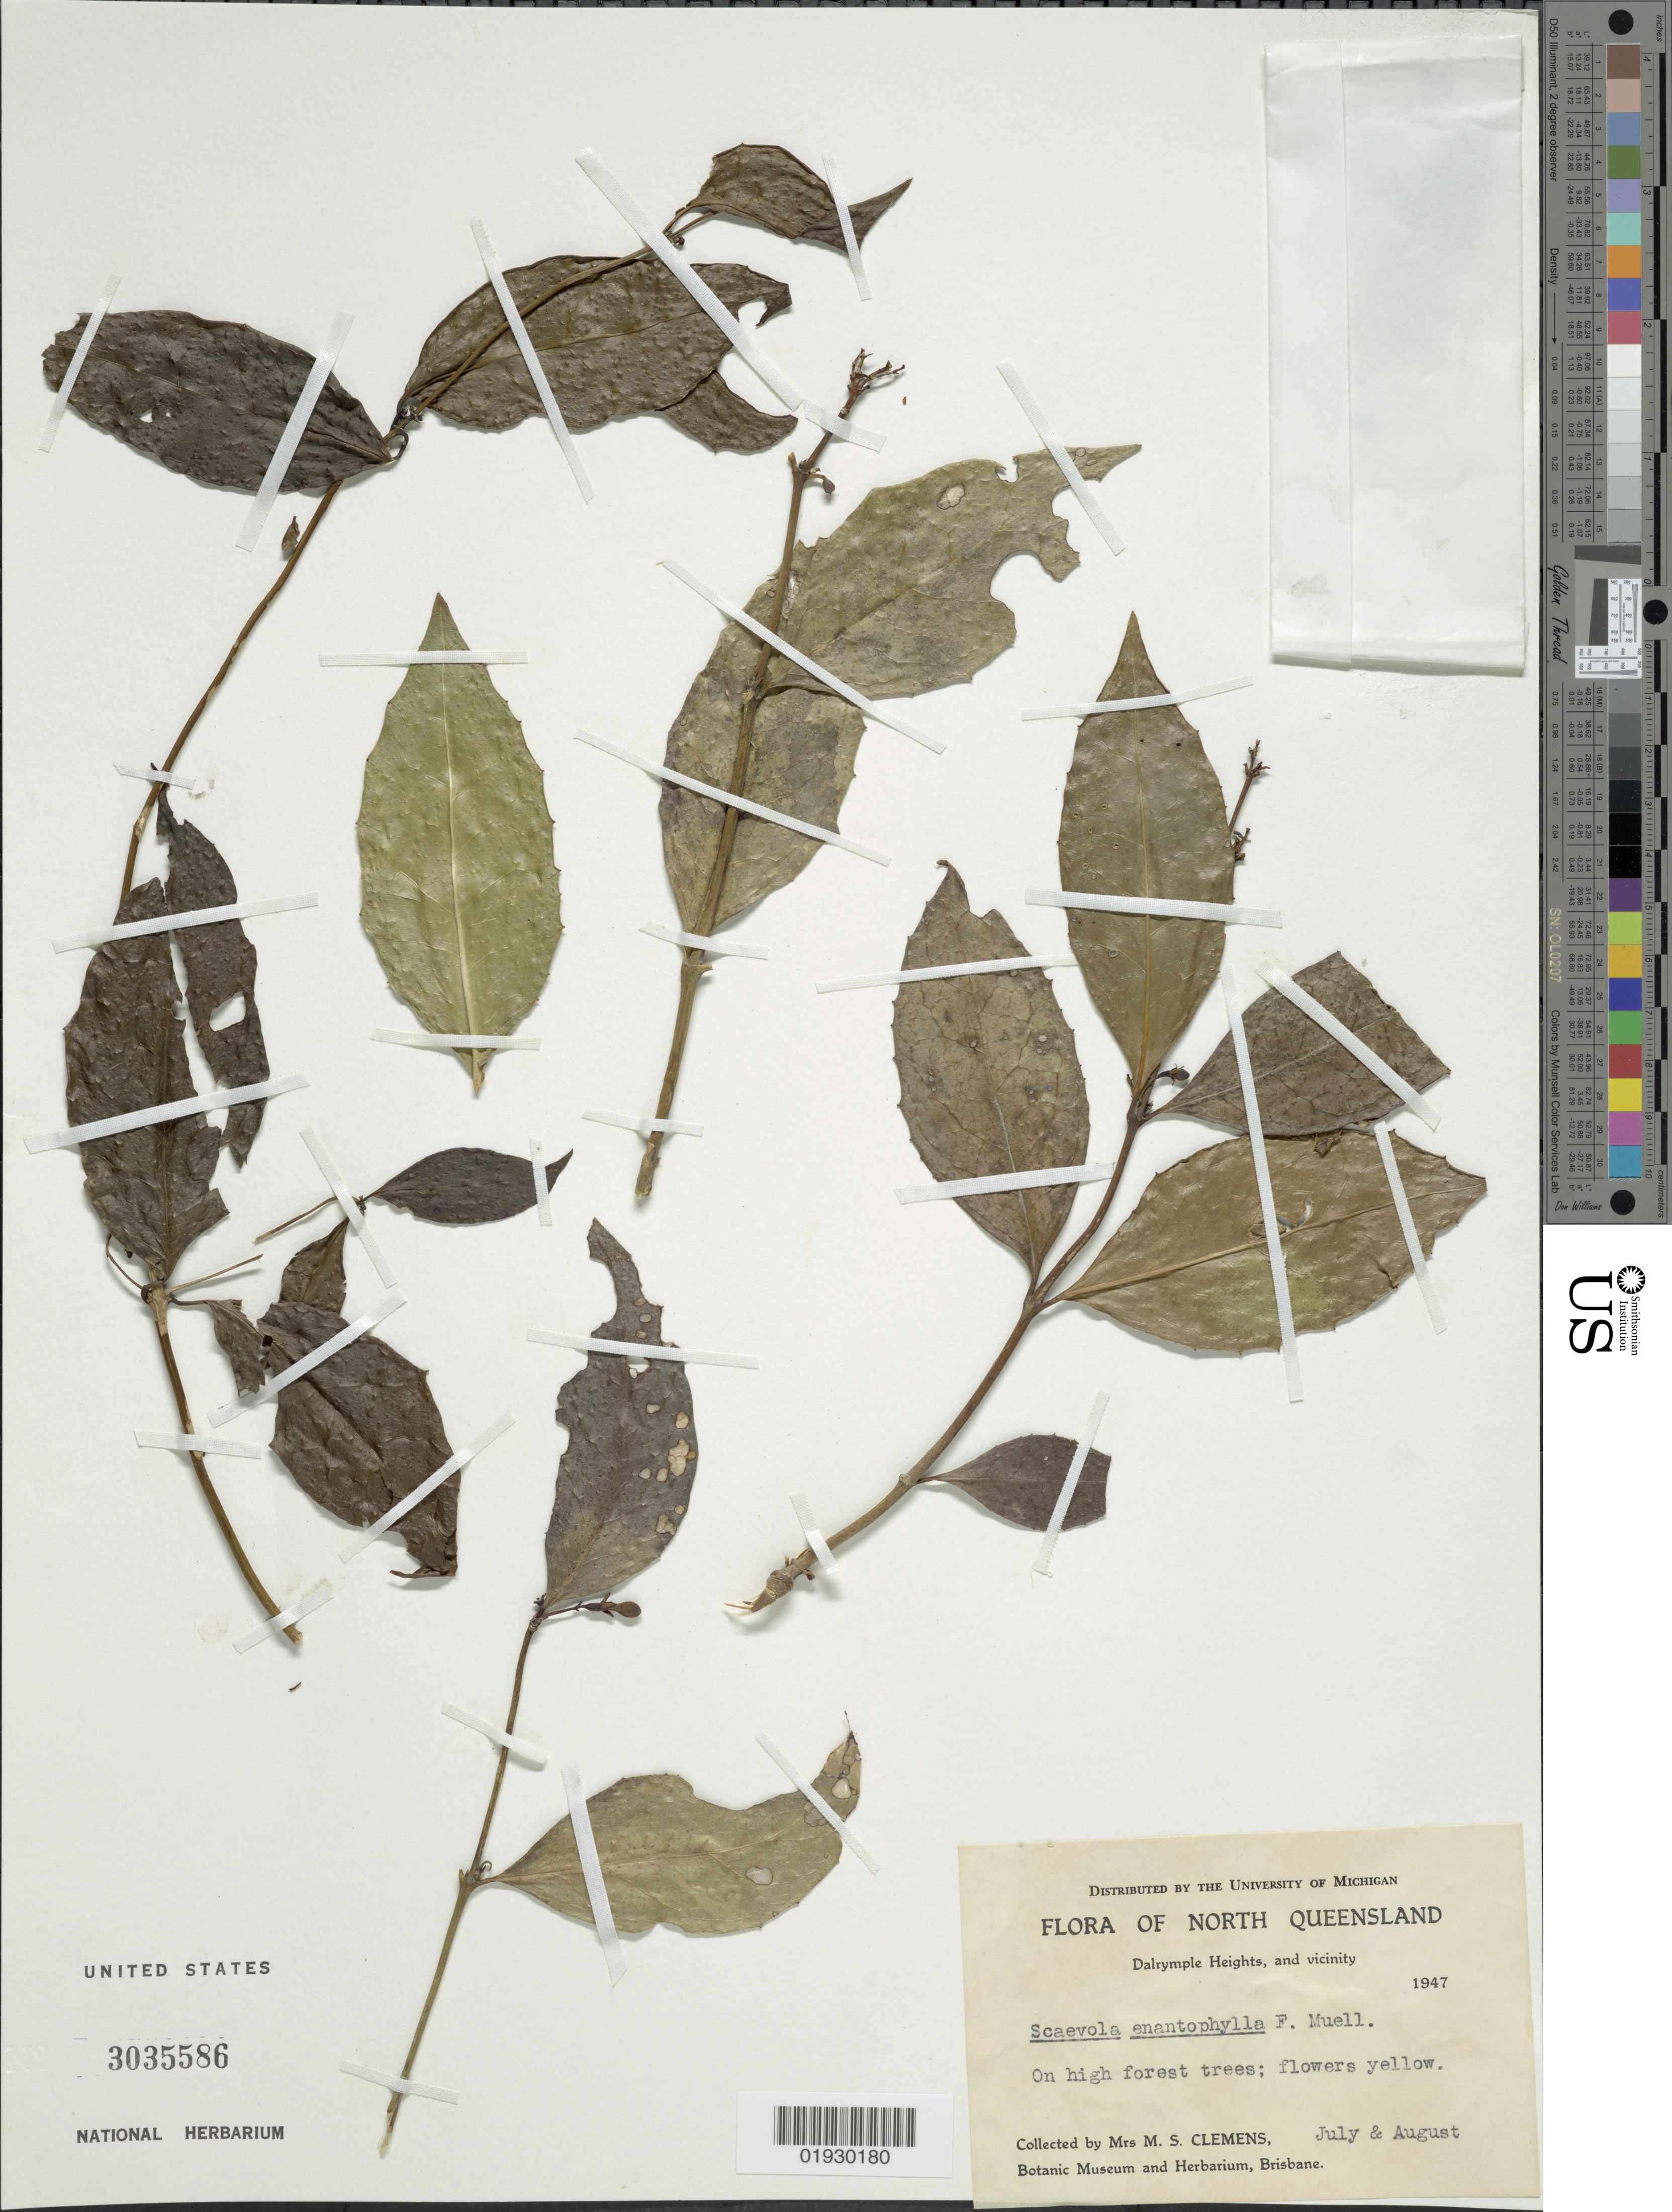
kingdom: Plantae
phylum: Tracheophyta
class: Magnoliopsida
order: Asterales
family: Goodeniaceae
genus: Scaevola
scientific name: Scaevola enantophylla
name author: Benth.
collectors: M. S. Clemens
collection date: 1947-07/1947-08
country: Australia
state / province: Queensland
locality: North Queensland. Dalrymple Heights, and vicinity.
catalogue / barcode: US 3035586